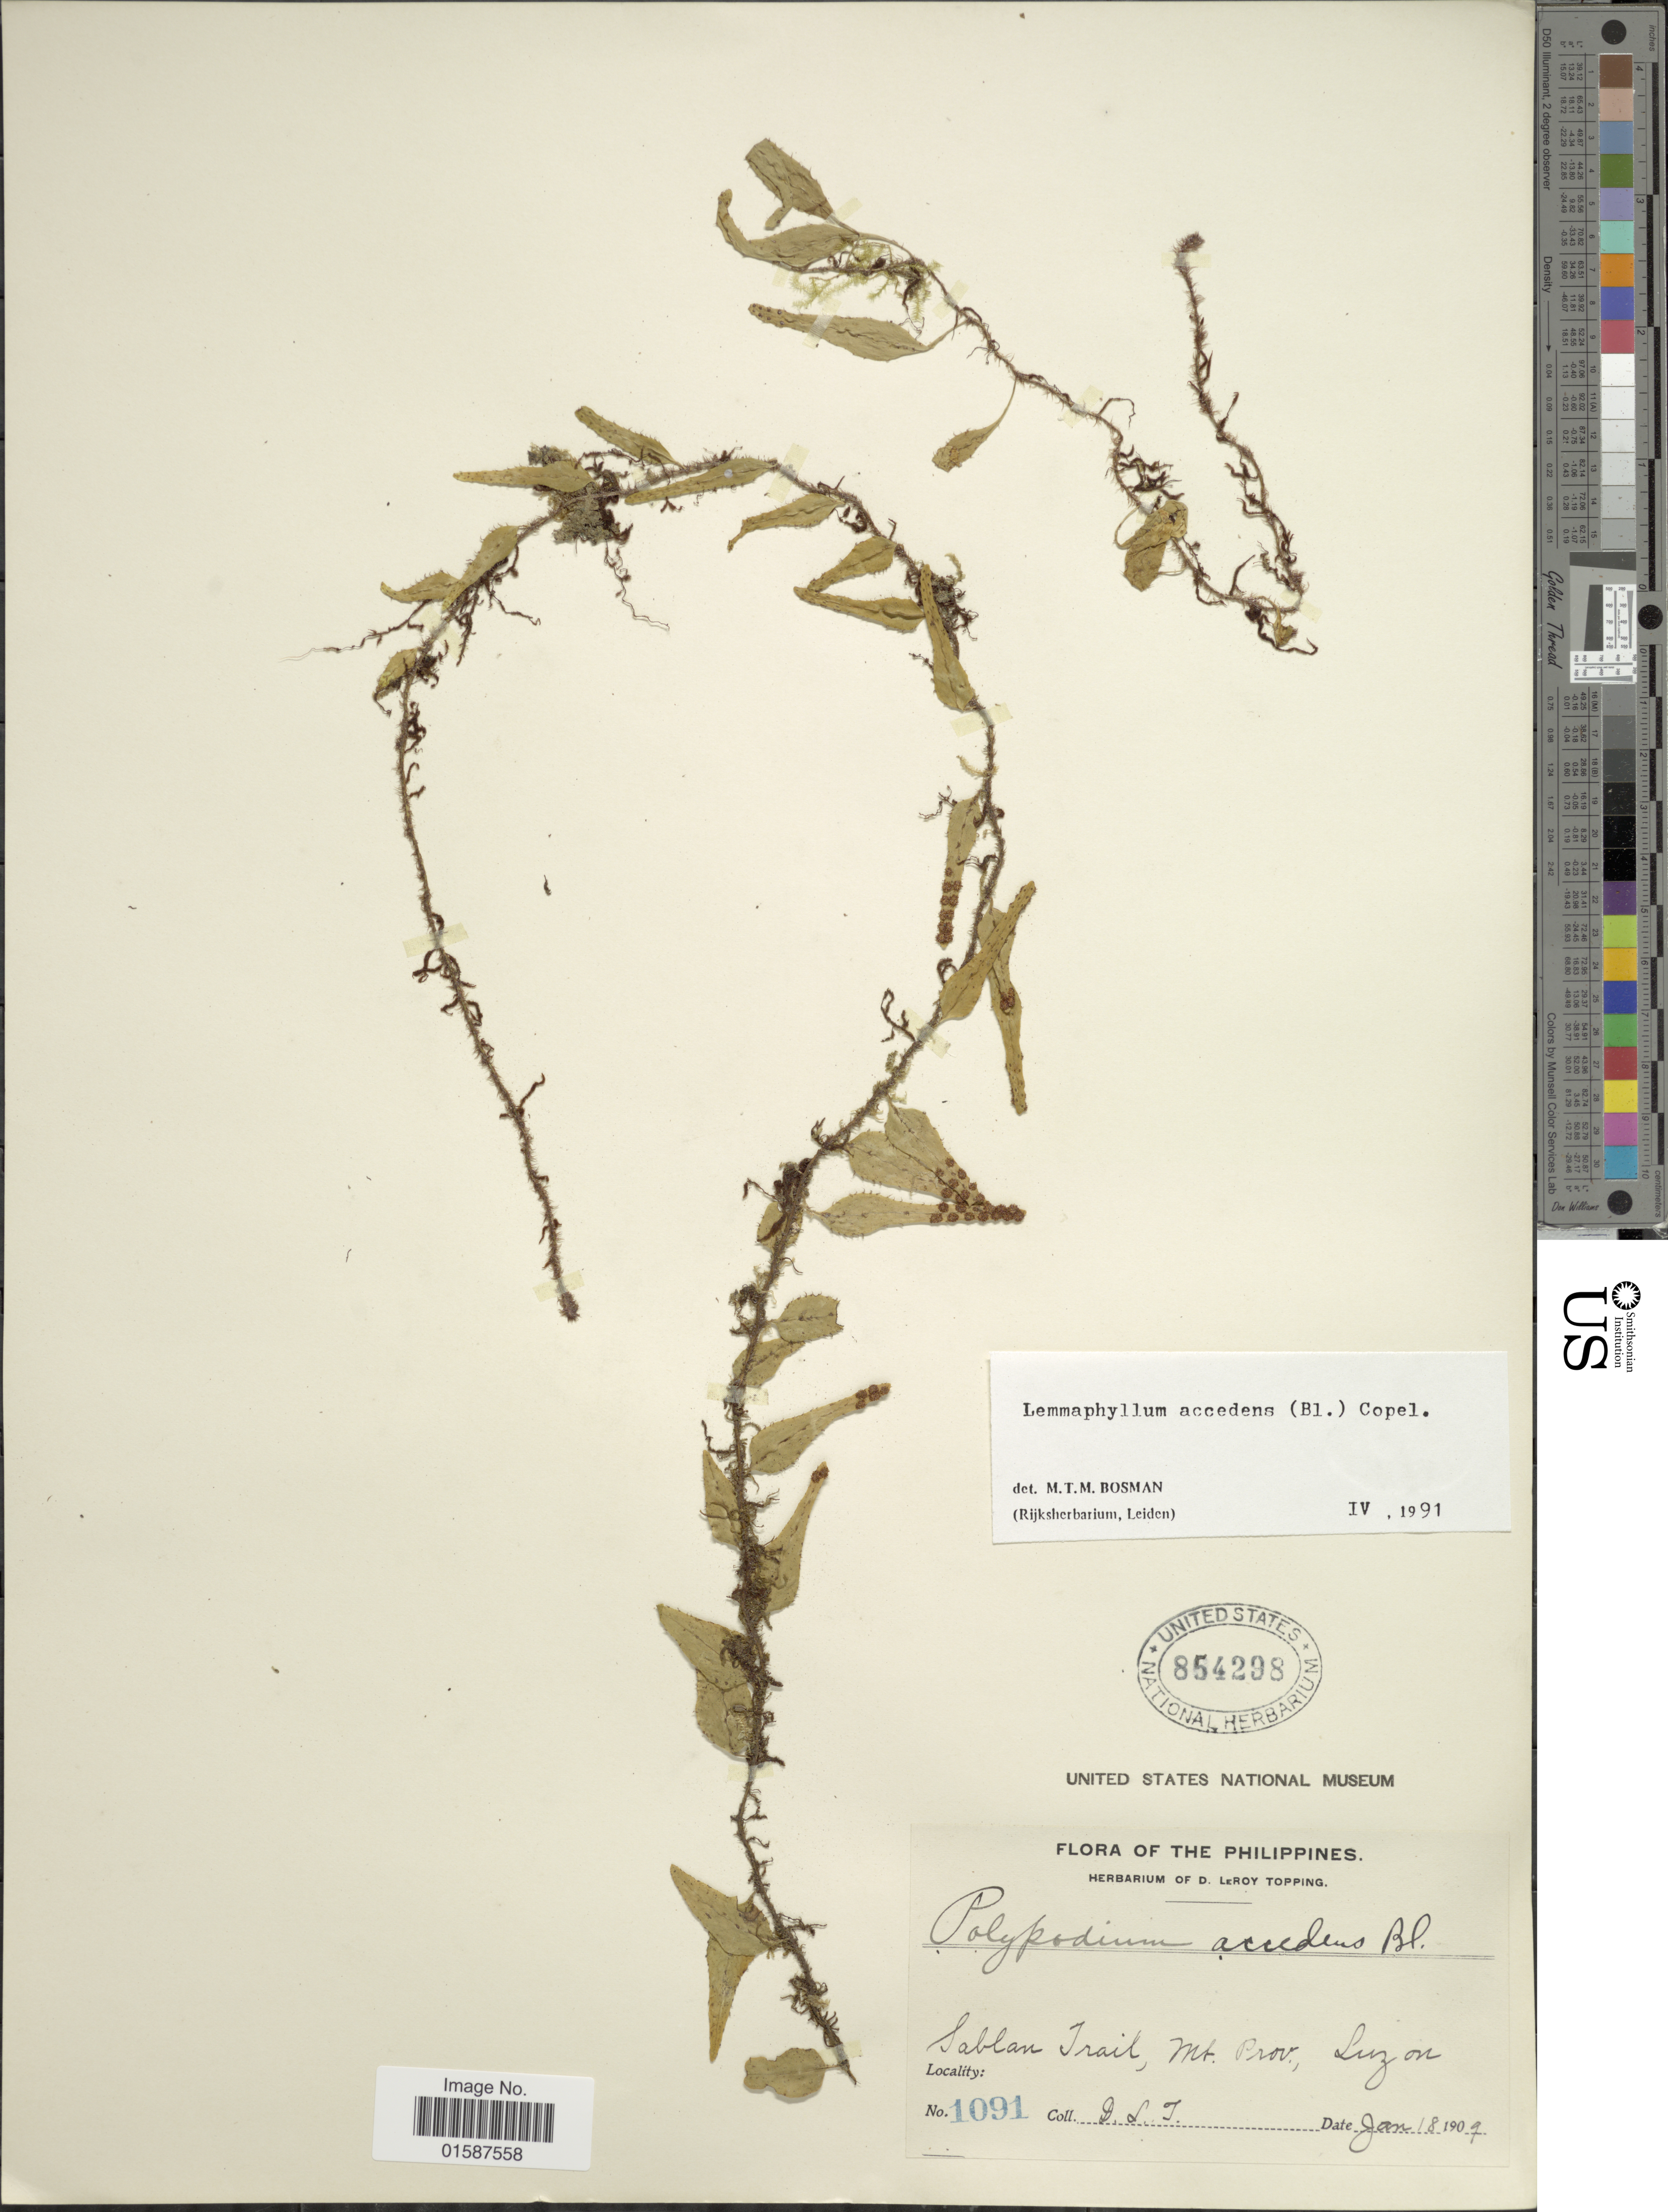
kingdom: Plantae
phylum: Tracheophyta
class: Polypodiopsida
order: Polypodiales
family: Polypodiaceae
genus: Lemmaphyllum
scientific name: Lemmaphyllum accedens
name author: (Blume) Donk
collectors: D. L. Topping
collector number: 1091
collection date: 1909-01-18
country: Philippines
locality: Sablan Trail, Mt. Prov., Luzon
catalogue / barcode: US 854298